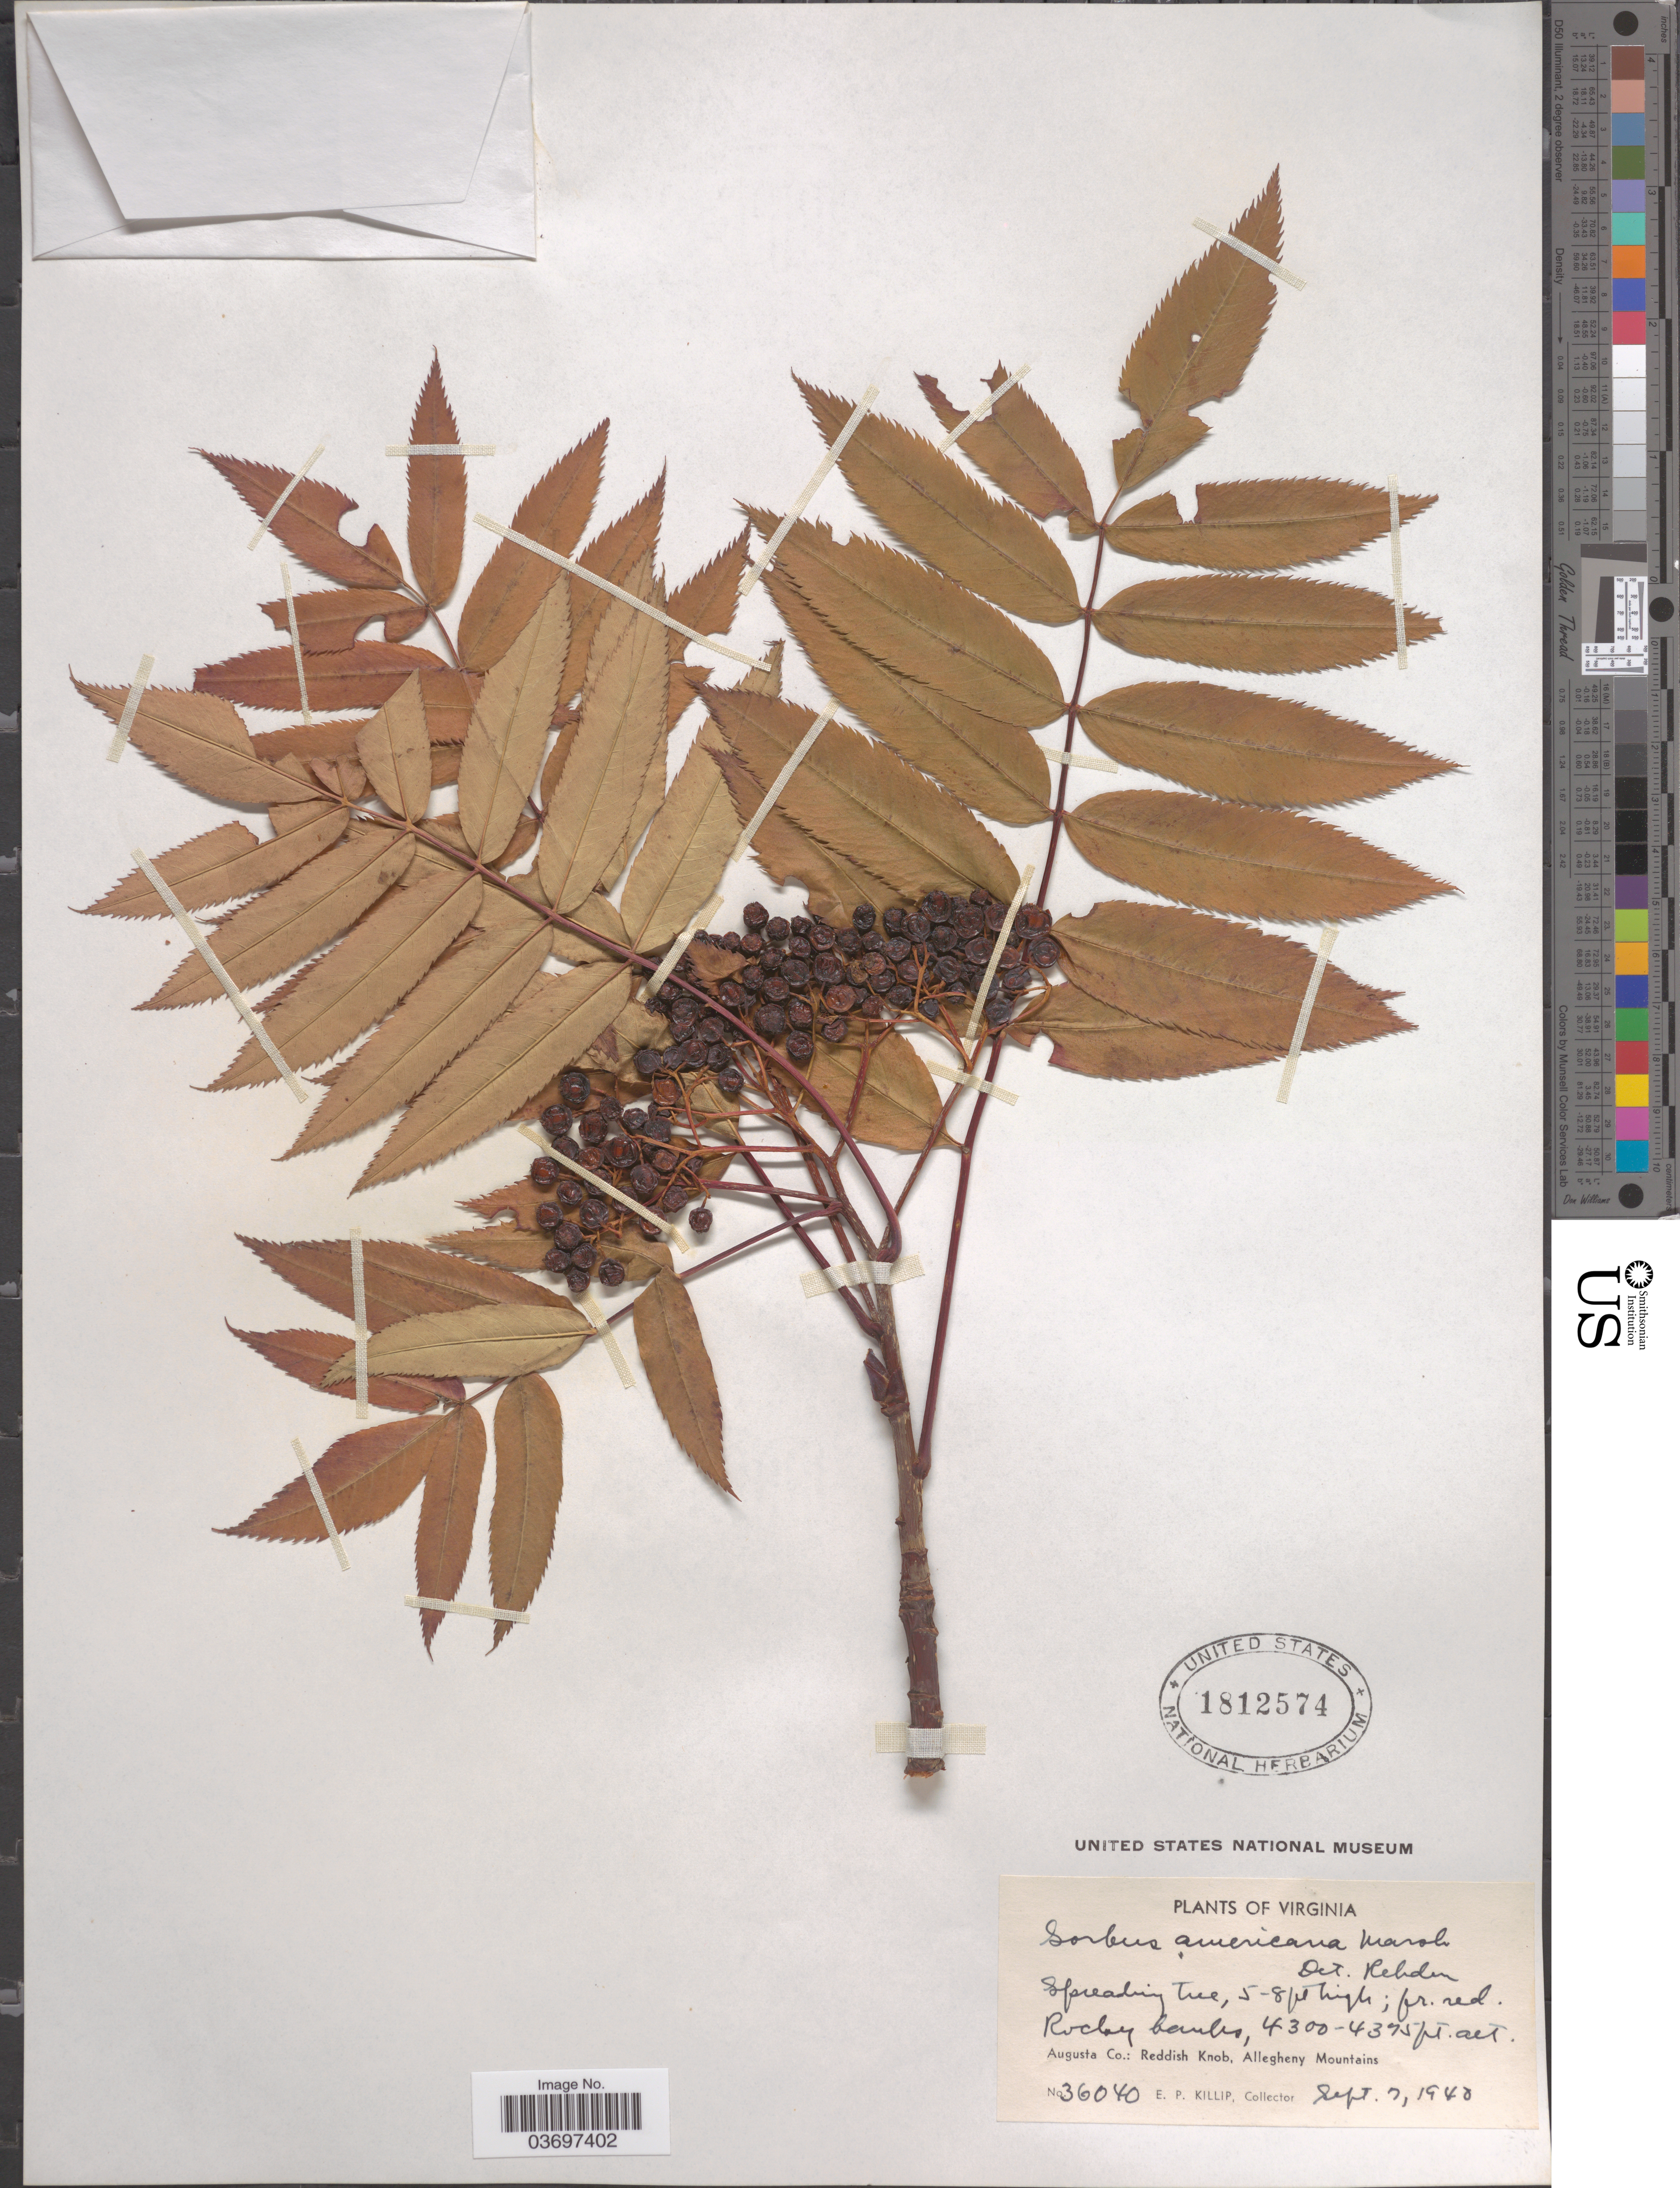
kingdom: Plantae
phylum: Tracheophyta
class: Magnoliopsida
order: Rosales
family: Rosaceae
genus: Sorbus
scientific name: Sorbus americana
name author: Marshall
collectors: E. P. Killip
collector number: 36040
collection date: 1948-09-07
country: United States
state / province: Virginia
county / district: Augusta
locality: Augusta Co.: Reddish Knob, Allegheny Mountains.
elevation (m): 1311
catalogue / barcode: US 1812574